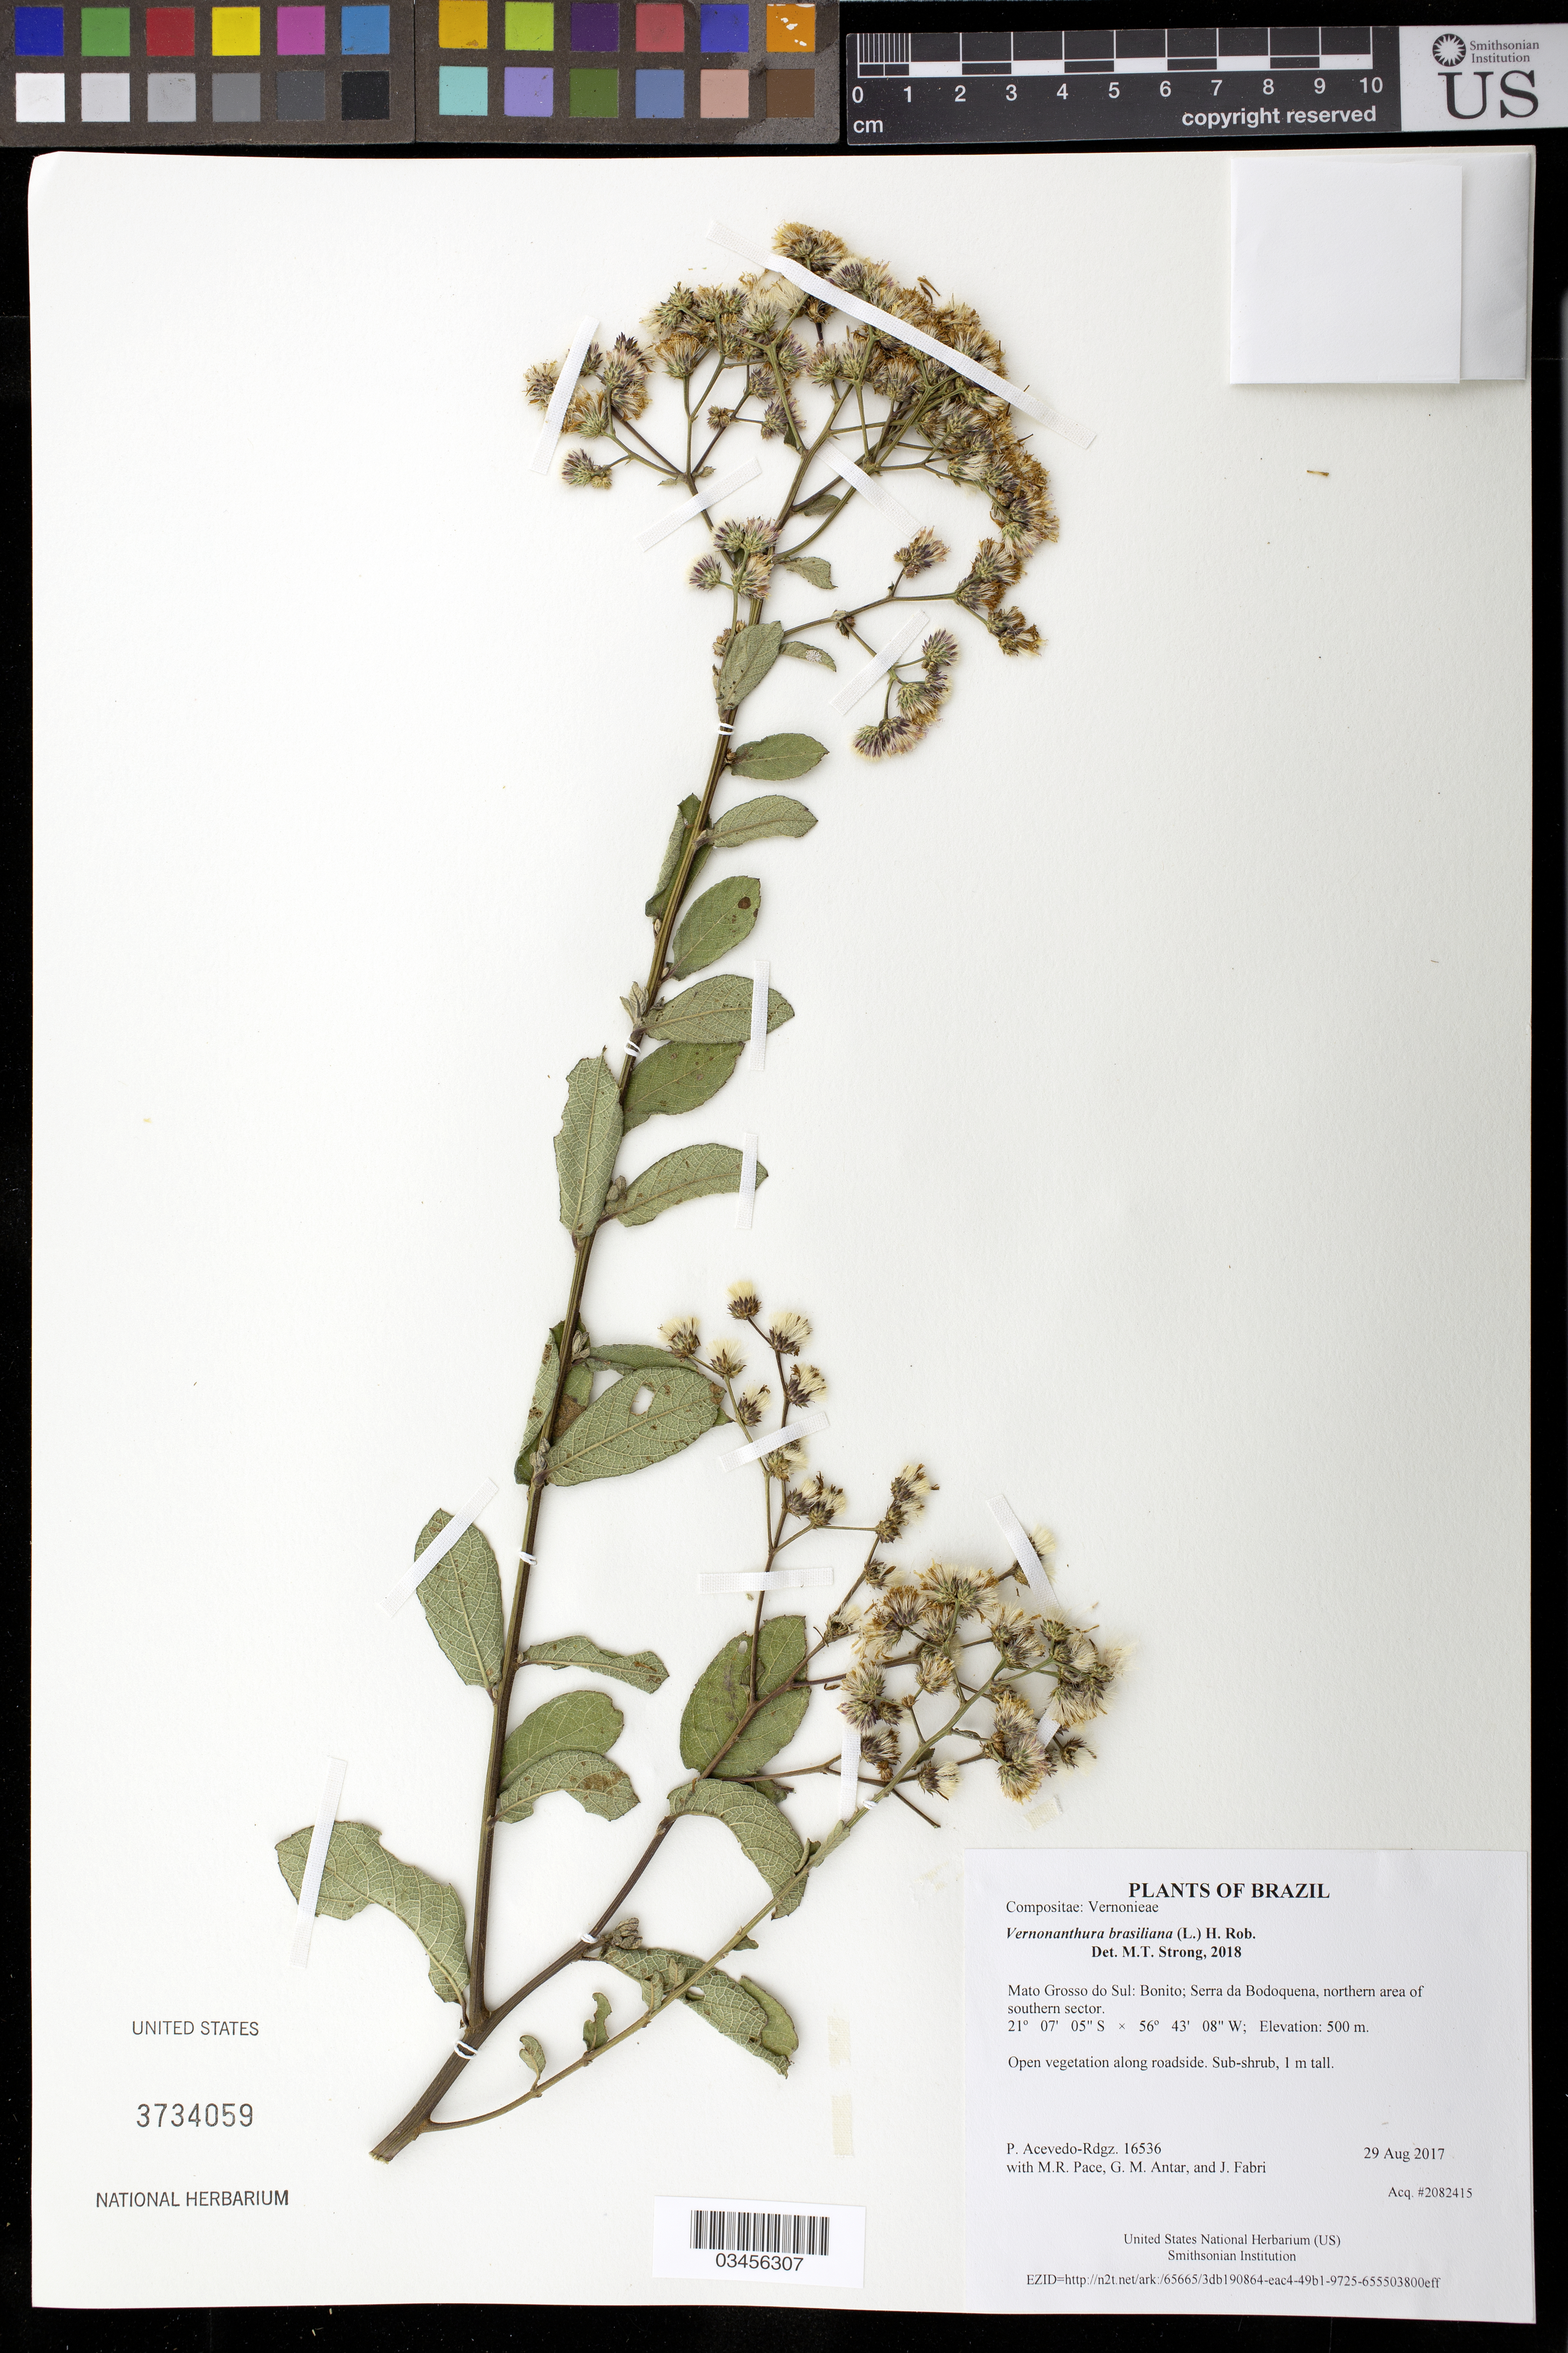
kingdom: Plantae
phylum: Tracheophyta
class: Magnoliopsida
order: Asterales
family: Asteraceae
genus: Vernonia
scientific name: Vernonia brasiliana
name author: (L.) Druce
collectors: P. Acevedo-Rodr., M. R. Pace, G. M. Antar & J. Fabri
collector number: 16536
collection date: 2017-08-29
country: Brazil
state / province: Mato Grosso do Sul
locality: Bonito; Serra da Bodoquena, northern area of southern sector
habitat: Open vegetation along roadside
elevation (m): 500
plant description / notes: US, NY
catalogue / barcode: US 3734059